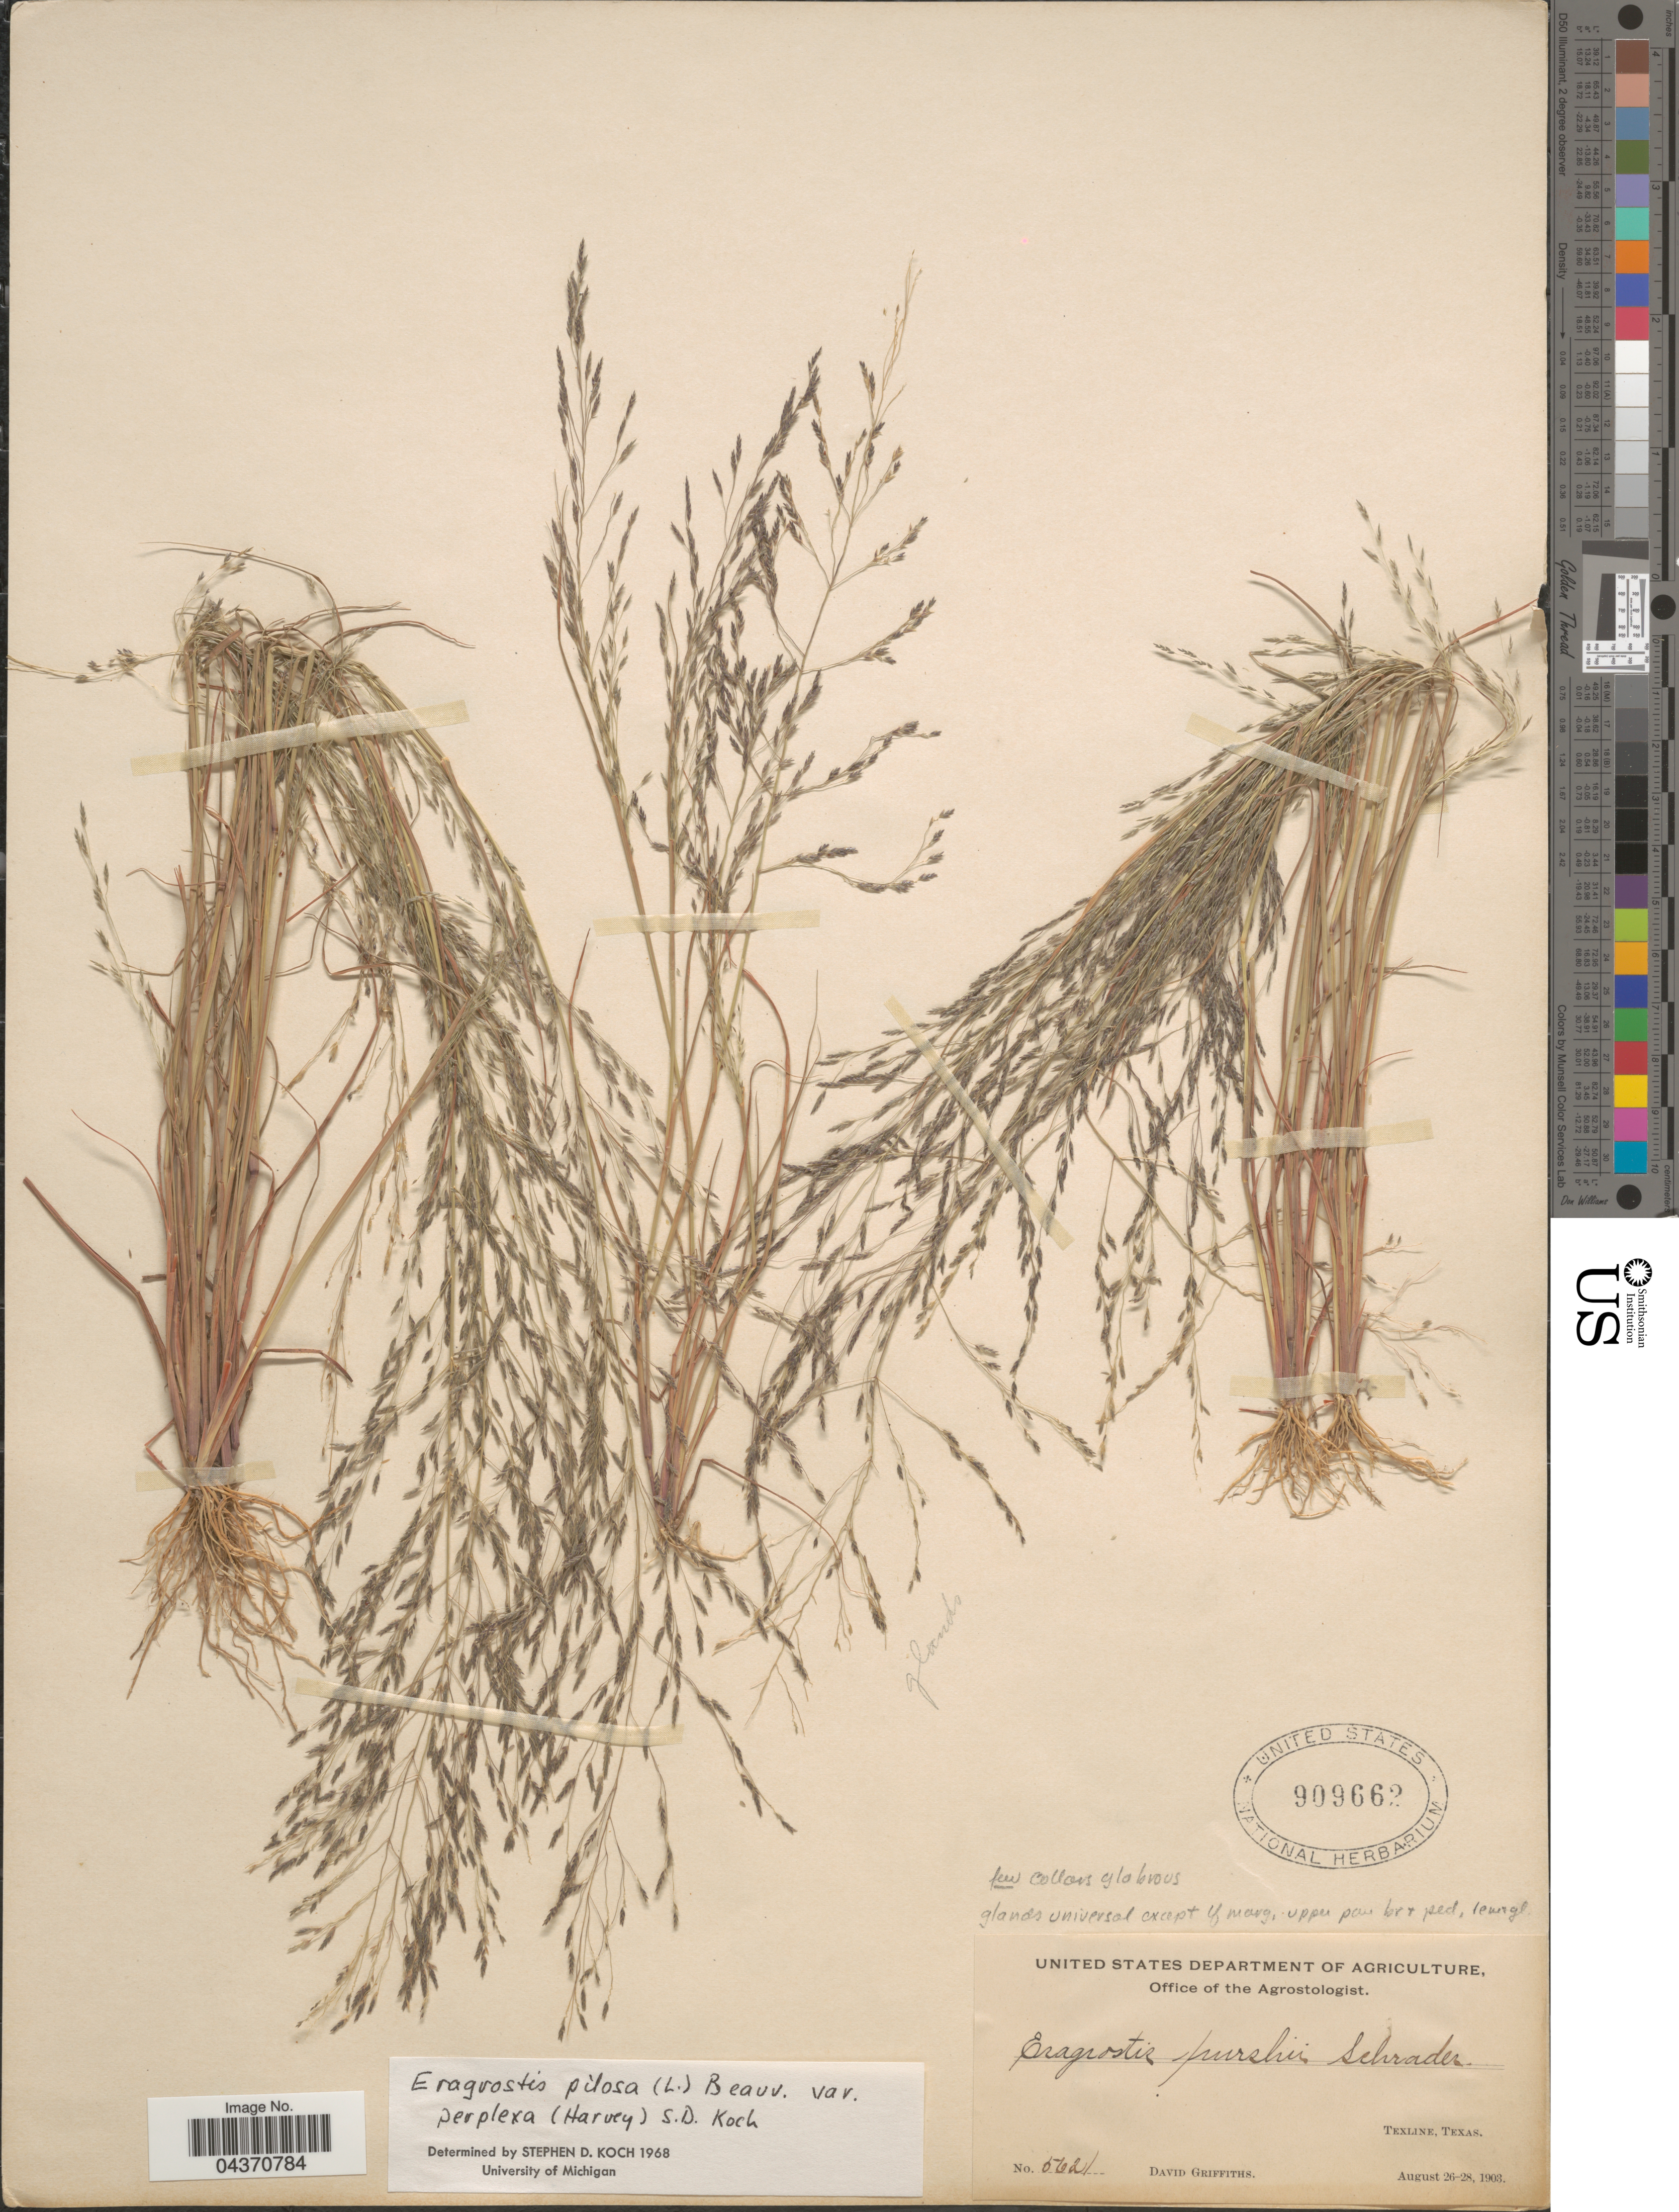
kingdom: Plantae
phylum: Tracheophyta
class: Liliopsida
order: Poales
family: Poaceae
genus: Eragrostis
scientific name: Eragrostis pilosa var. perplexa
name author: (L.H. Harv.) S.D. Koch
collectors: D. Griffiths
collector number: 5621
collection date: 1903-08-26/1903-08-28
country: United States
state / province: Texas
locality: Texline.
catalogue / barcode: US 909662